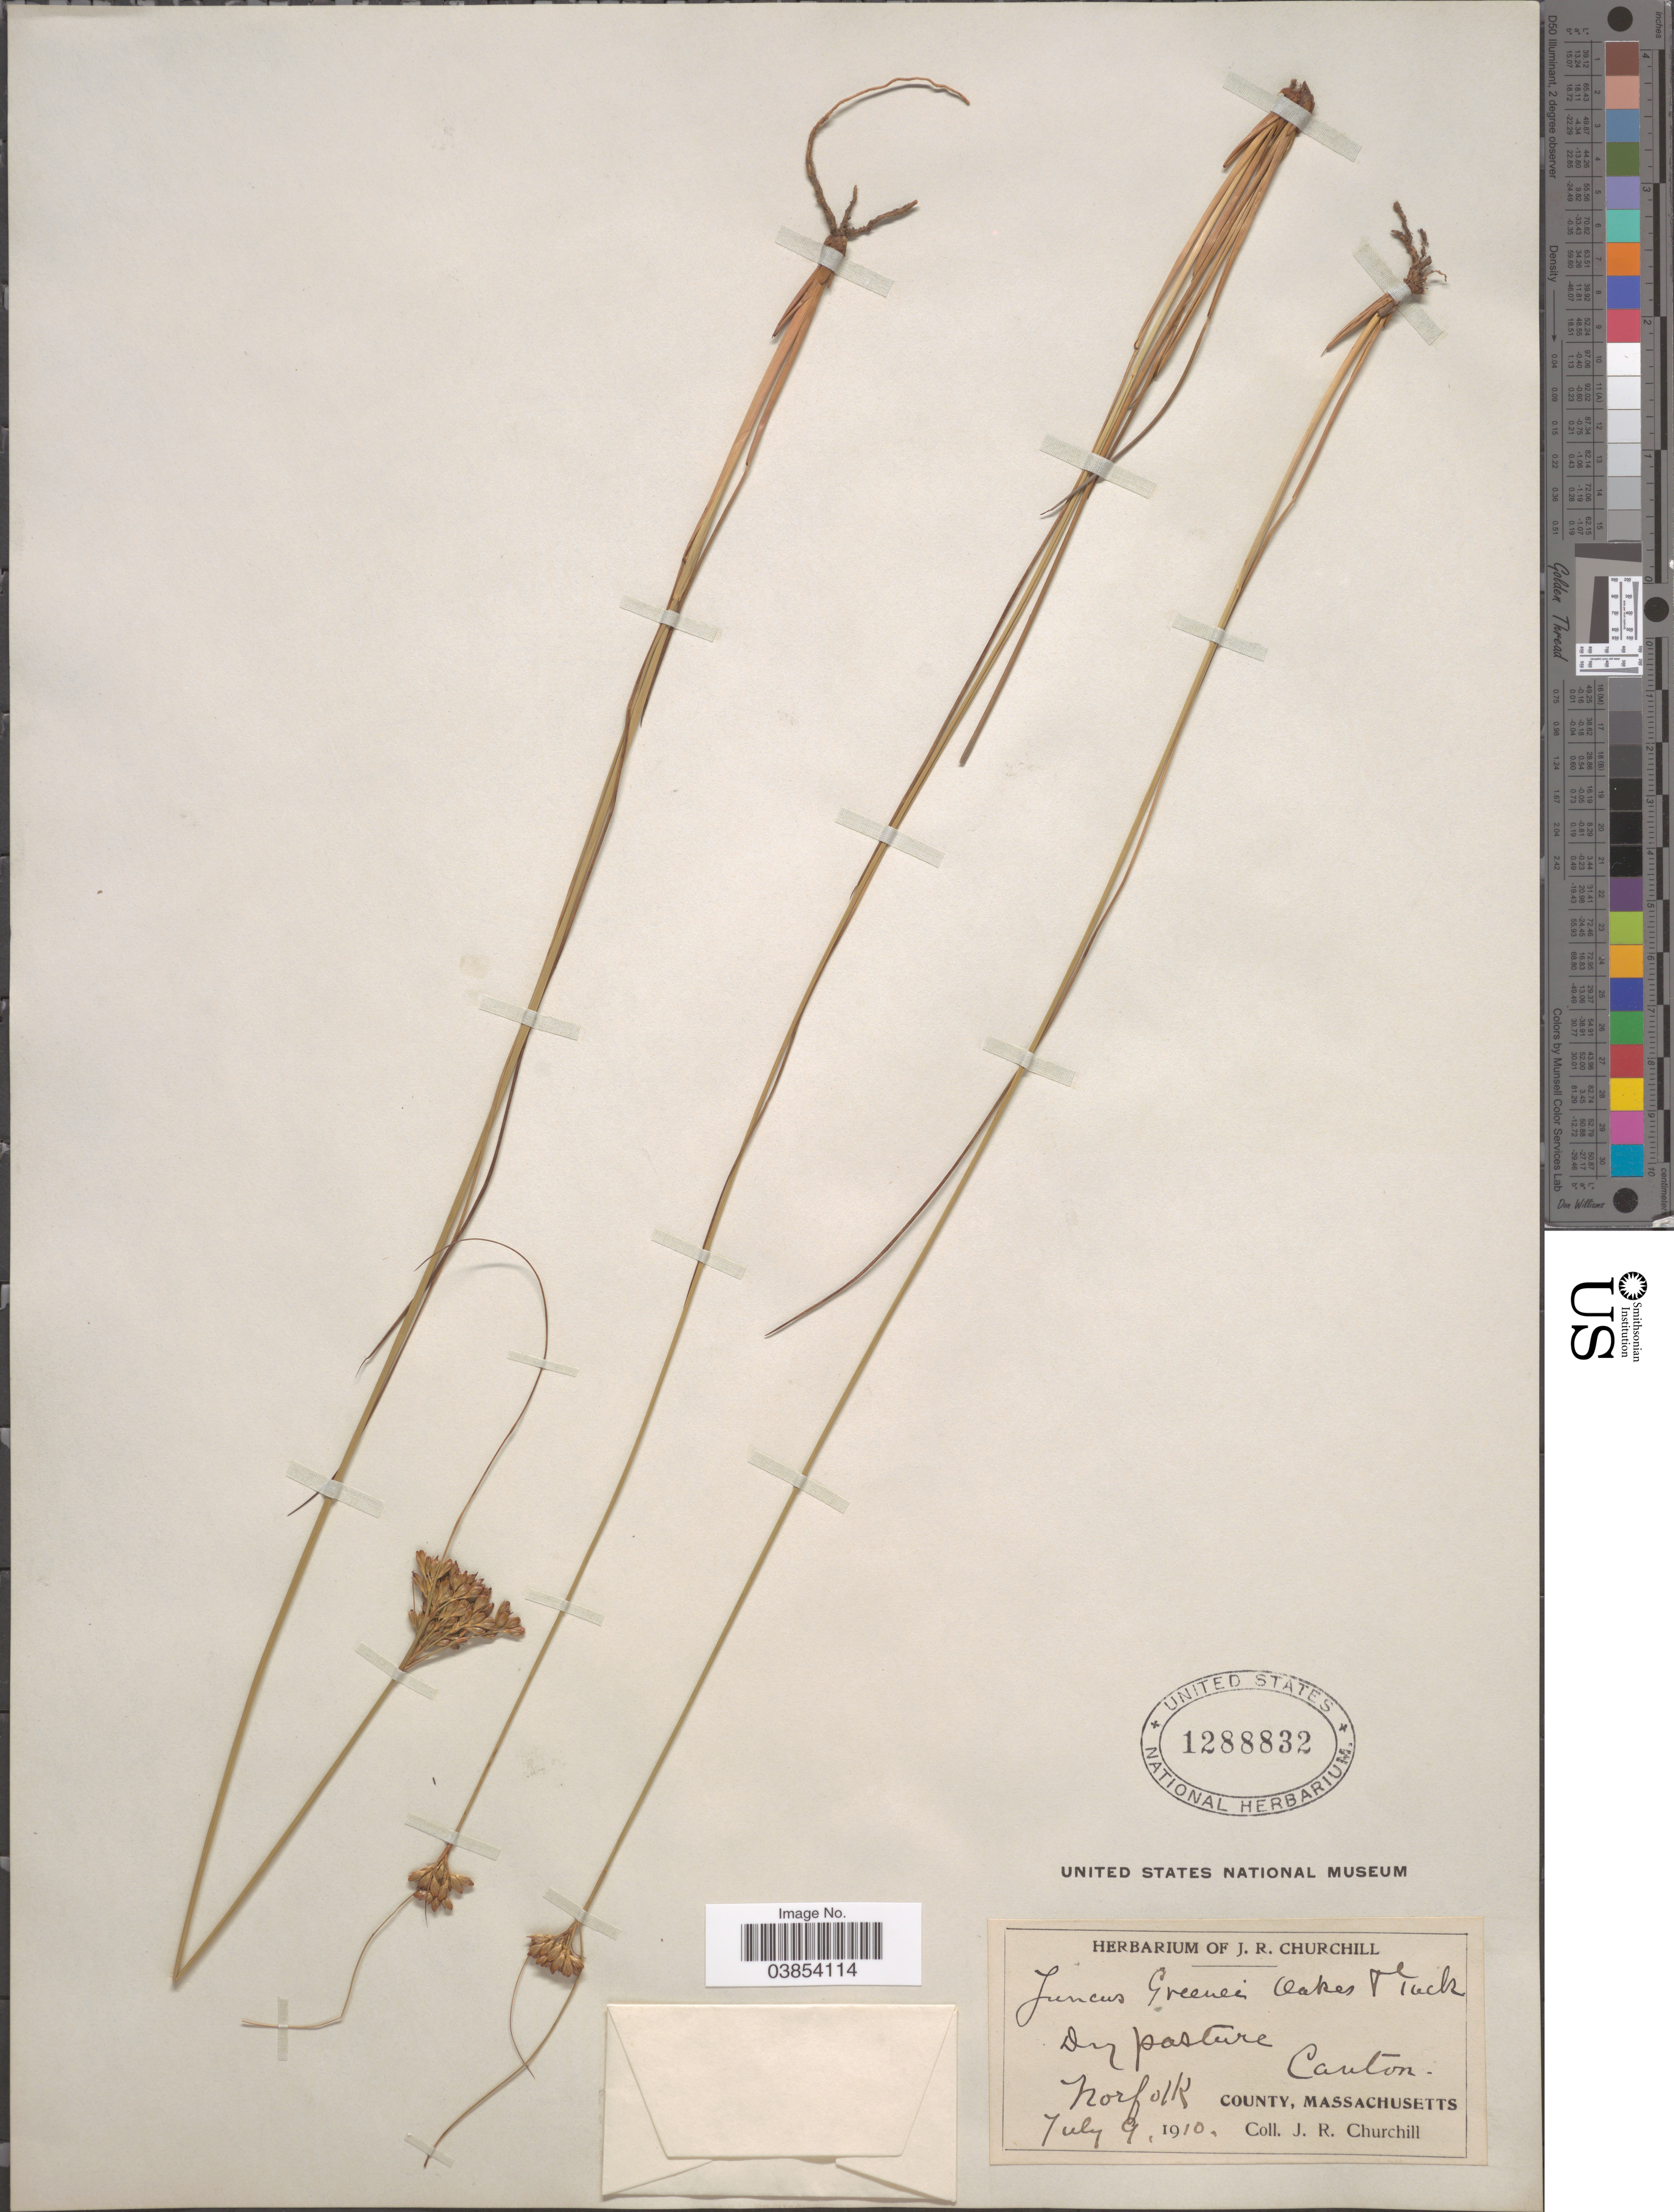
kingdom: Plantae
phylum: Tracheophyta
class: Liliopsida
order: Poales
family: Juncaceae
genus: Juncus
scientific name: Juncus greenei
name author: Oakes & Tuck.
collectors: J. Churchill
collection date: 1910-07-09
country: United States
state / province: Massachusetts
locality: Canton. Norfolk County.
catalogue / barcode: US 1288832